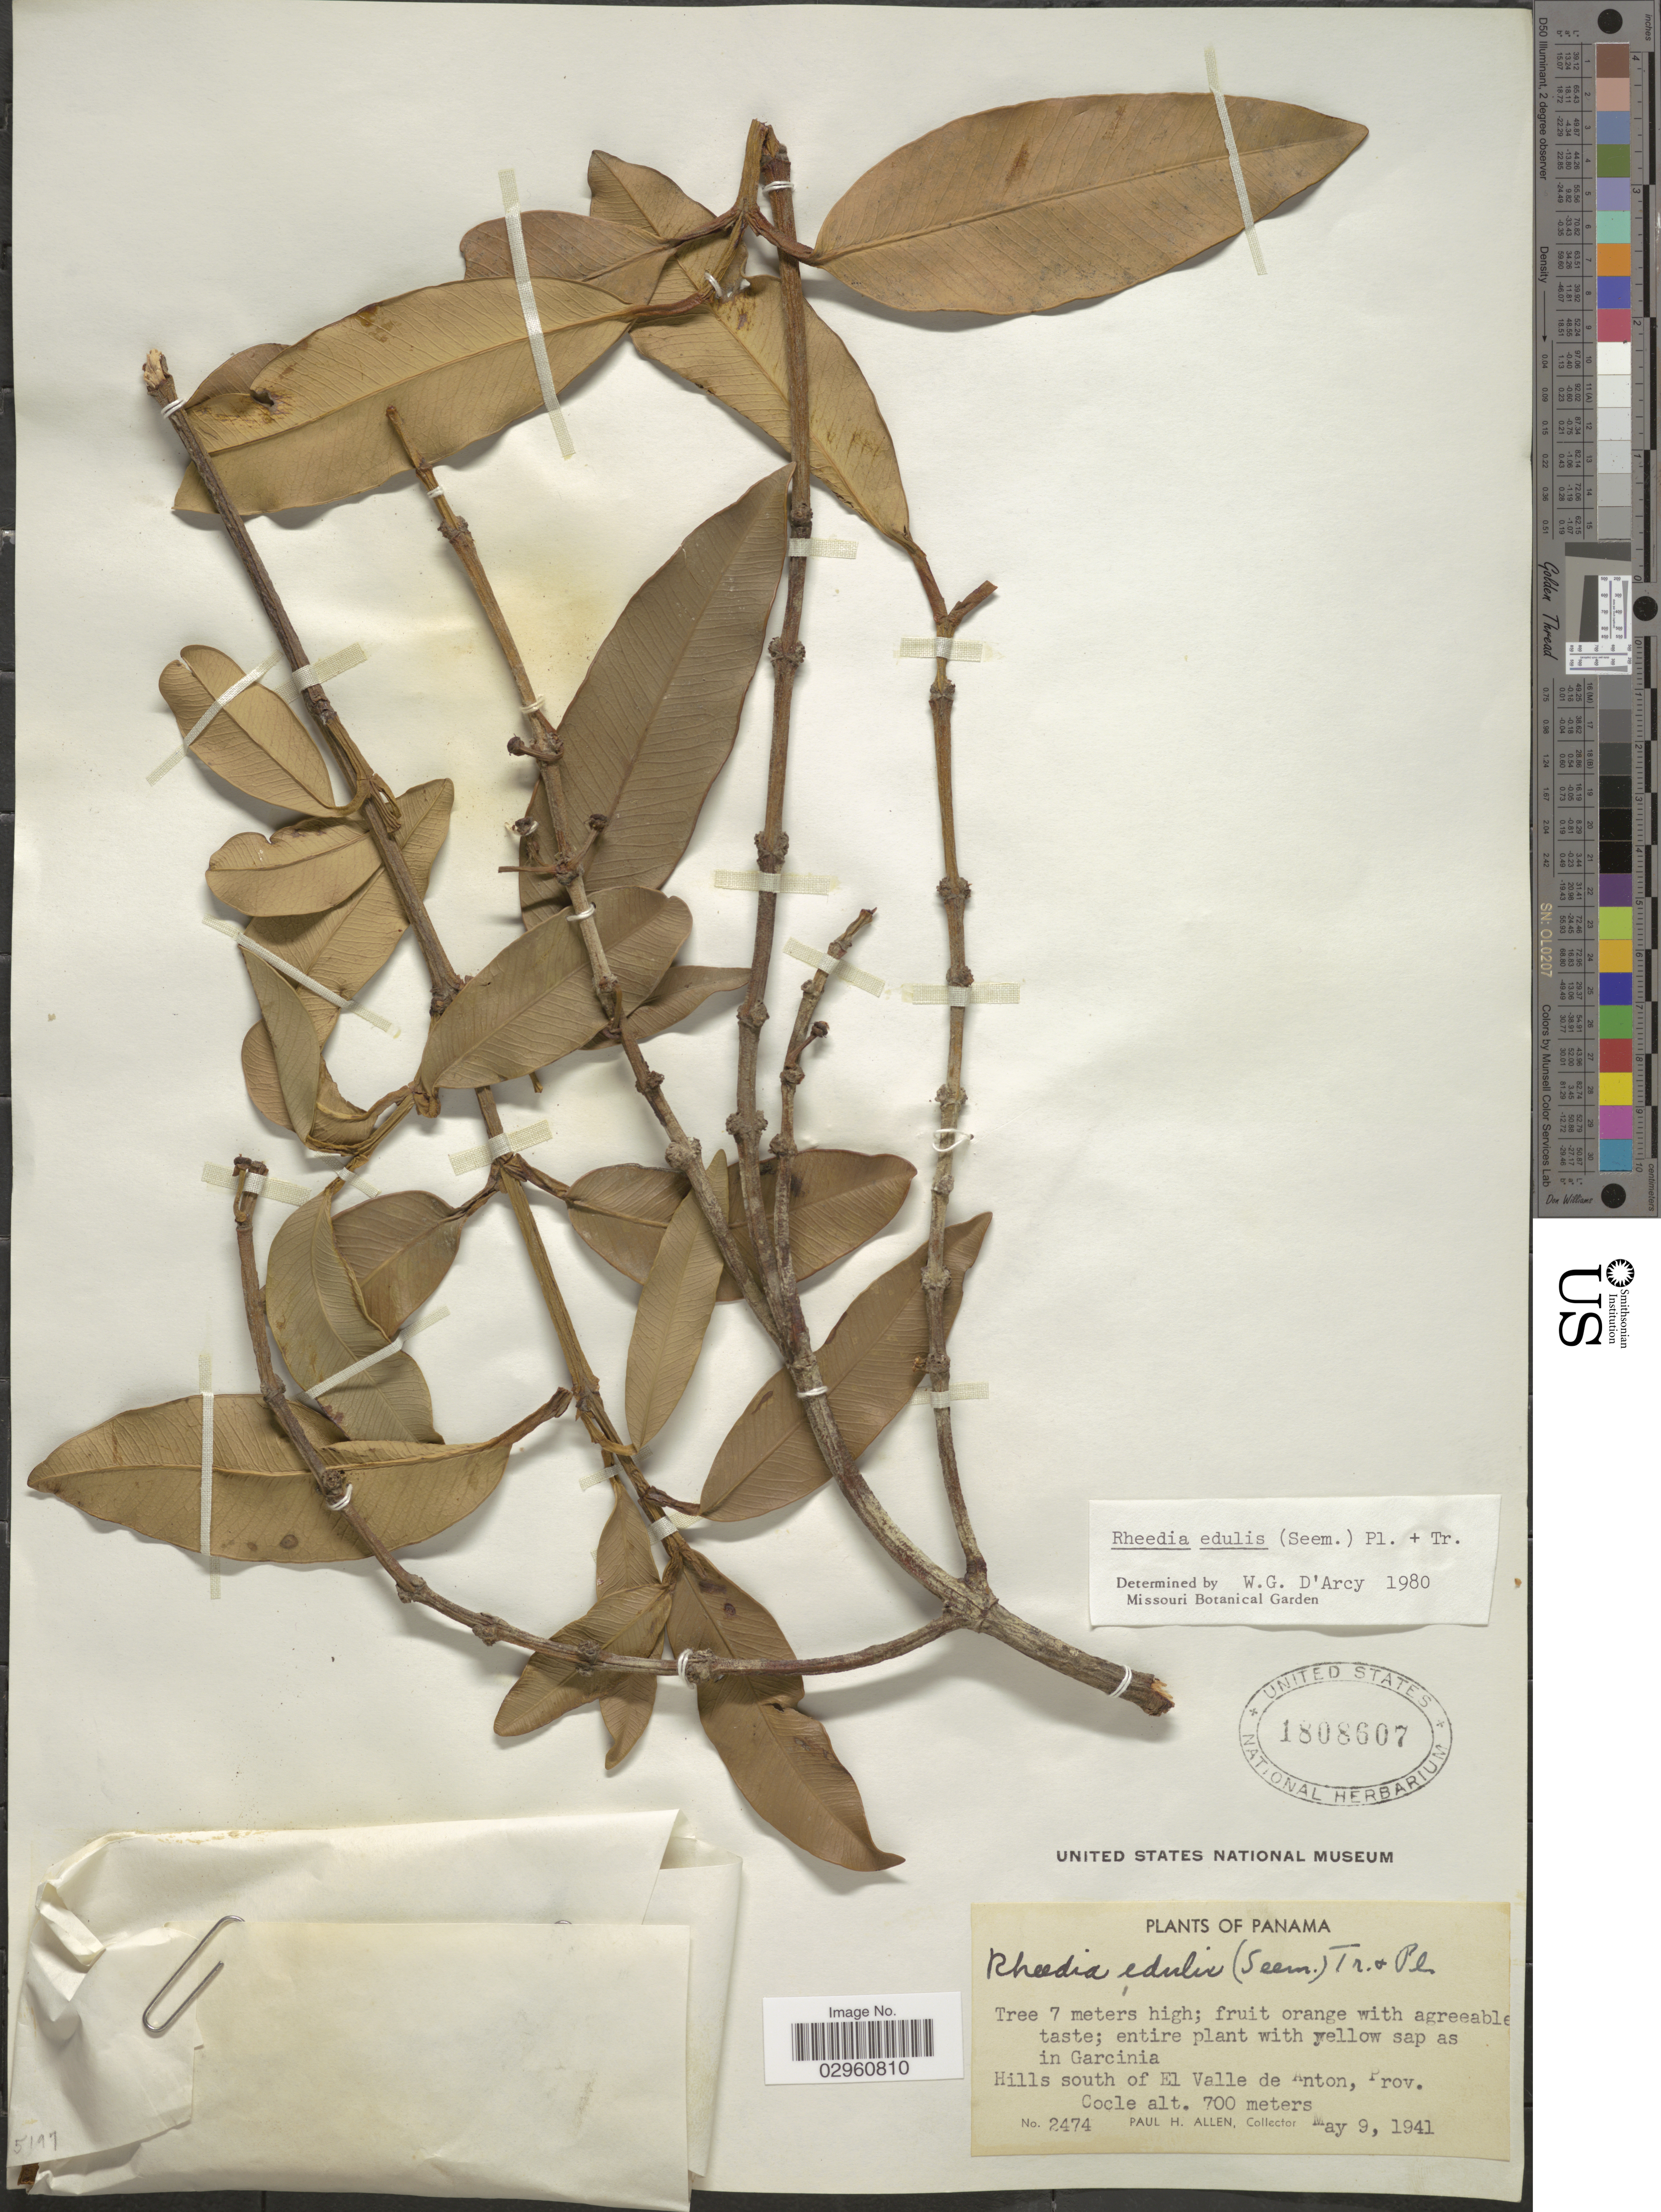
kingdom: Plantae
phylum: Tracheophyta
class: Magnoliopsida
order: Malpighiales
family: Clusiaceae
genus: Garcinia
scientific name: Garcinia intermedia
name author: (Pittier) Hammel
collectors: P. H. Allen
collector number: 2474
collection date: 1941-05-09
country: Panama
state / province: Coclé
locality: Hills south of El Valle de Anton.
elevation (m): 700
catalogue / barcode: US 1808607